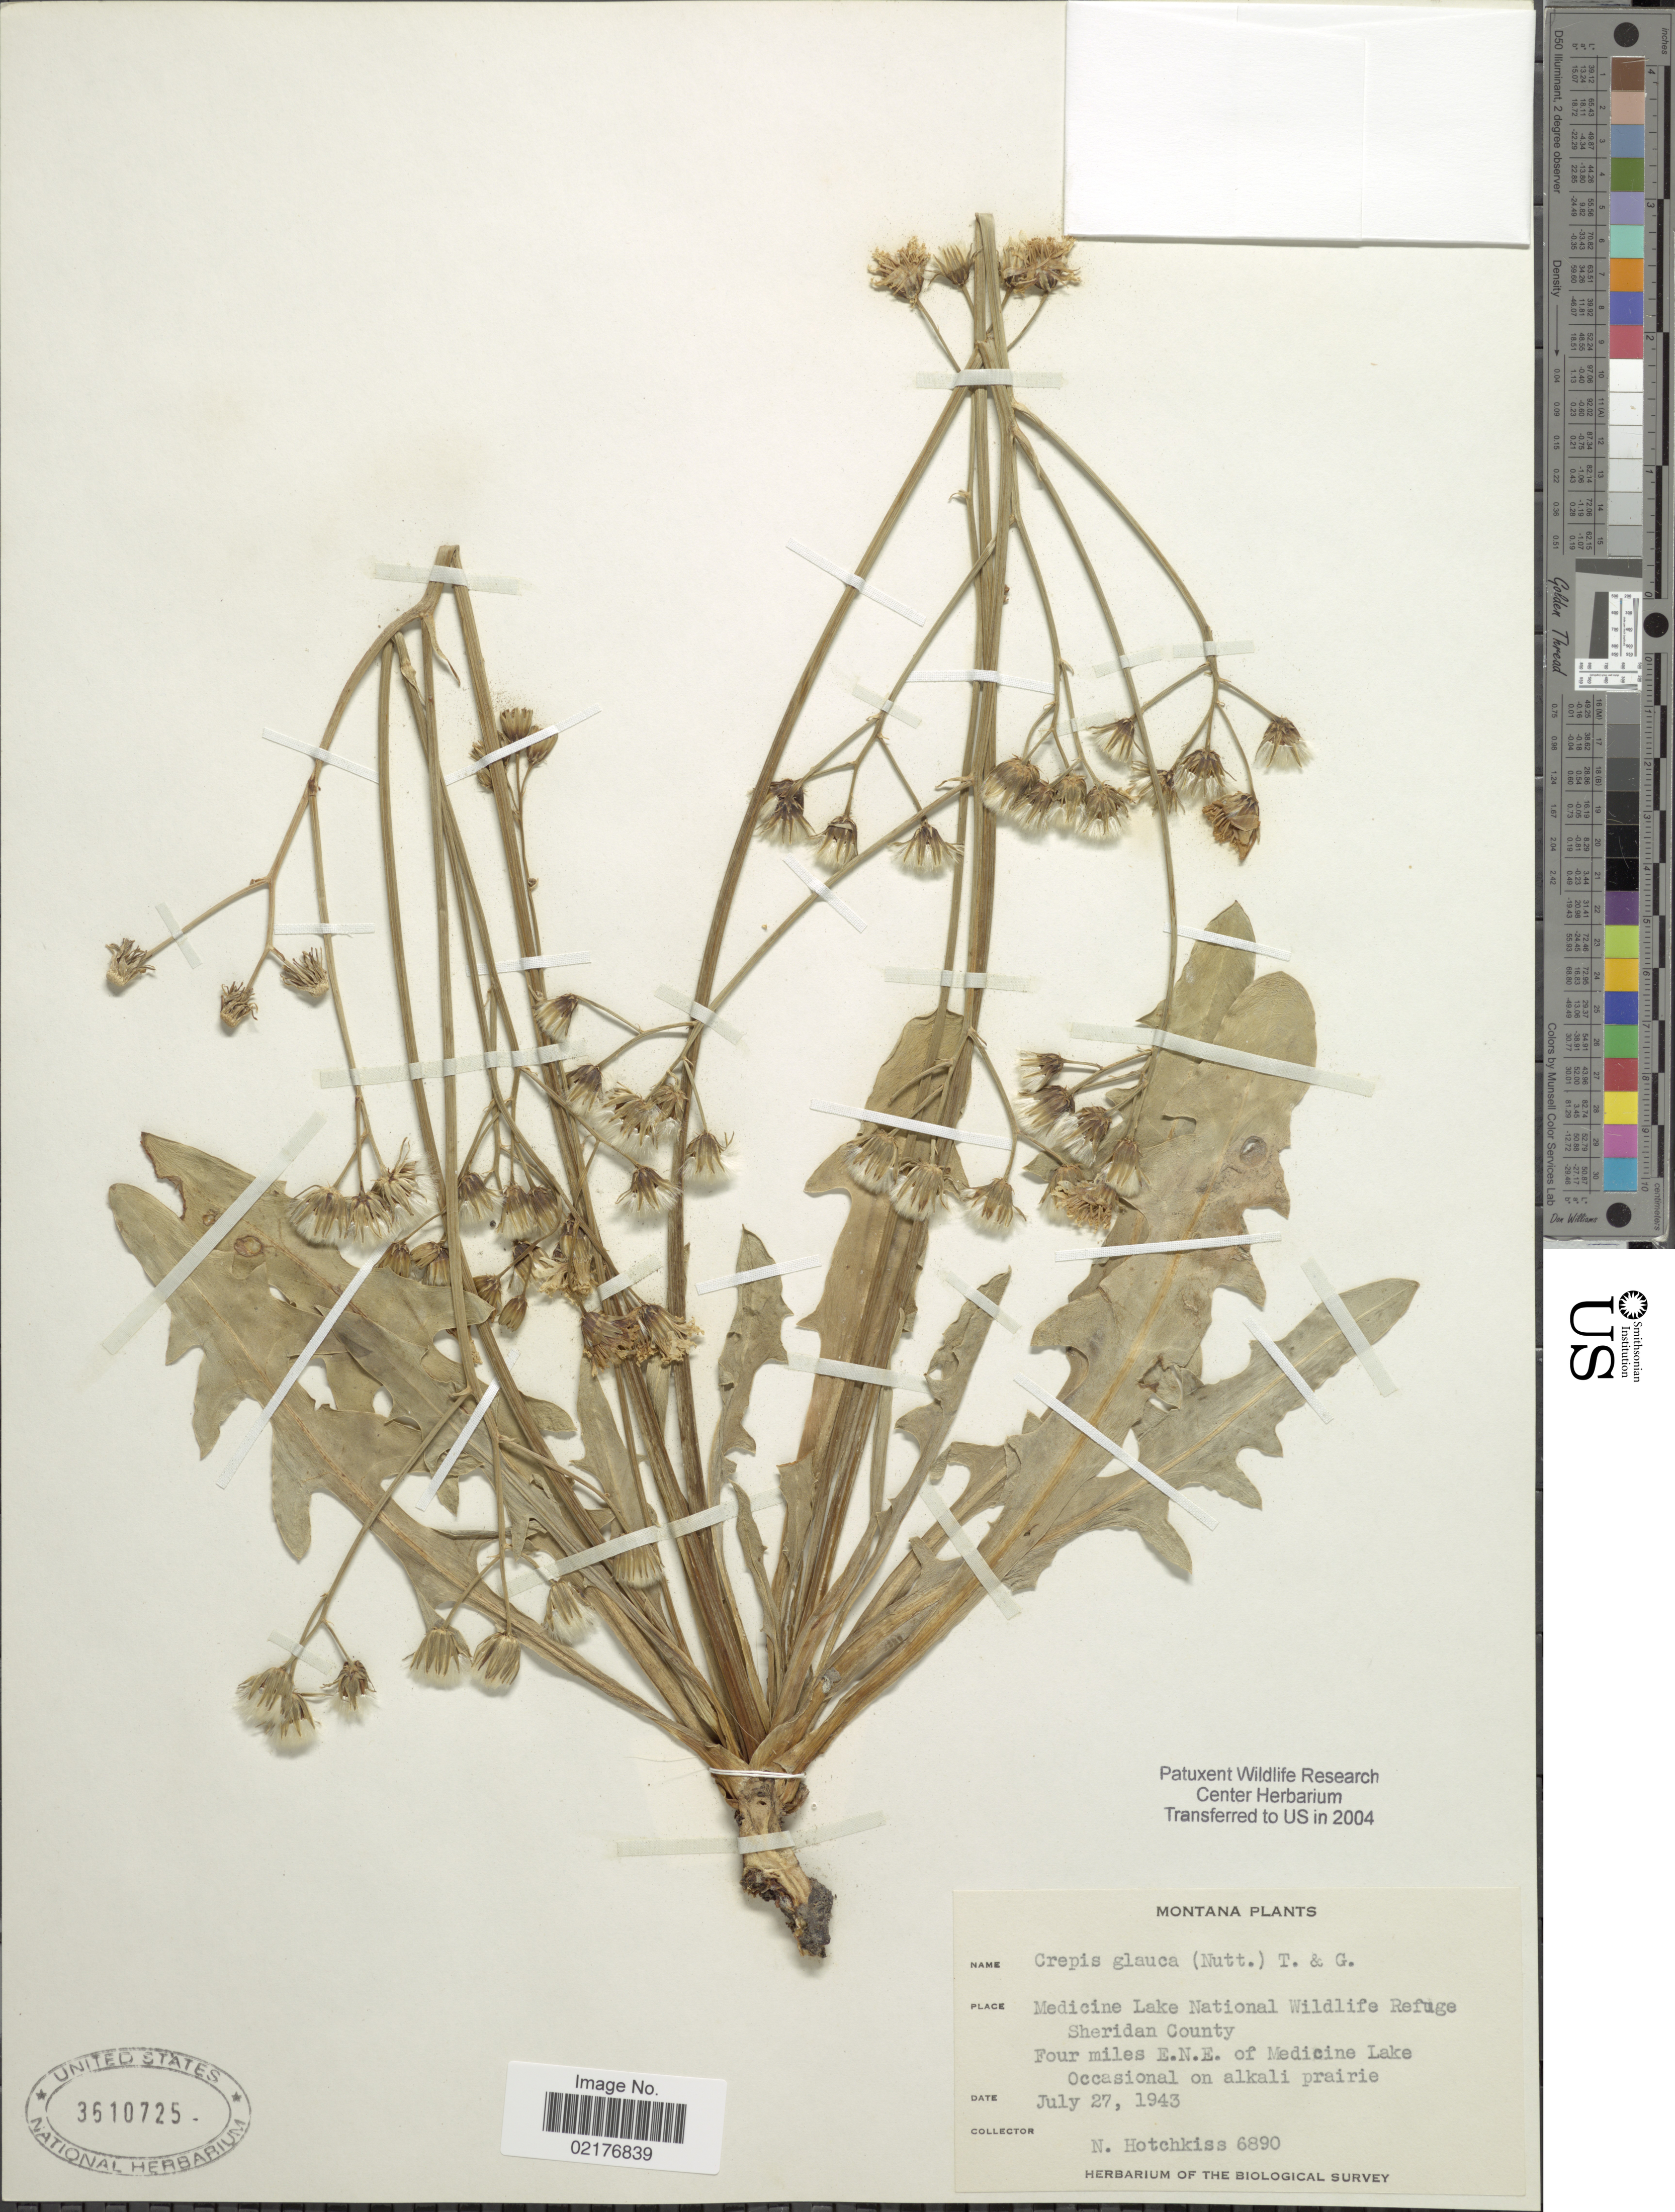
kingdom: Plantae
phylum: Tracheophyta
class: Magnoliopsida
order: Asterales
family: Asteraceae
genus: Askellia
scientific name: Askellia flexuosa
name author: (Ledeb.) W.A. Weber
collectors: N. Hotchkiss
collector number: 6890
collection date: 1943-07-27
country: United States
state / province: Montana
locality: Medicine Lake National Wildlife Refuge Sheridan County, Four miles E.N.E. of Medicine Lake Occasional on alkali prairie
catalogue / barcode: US 3610725